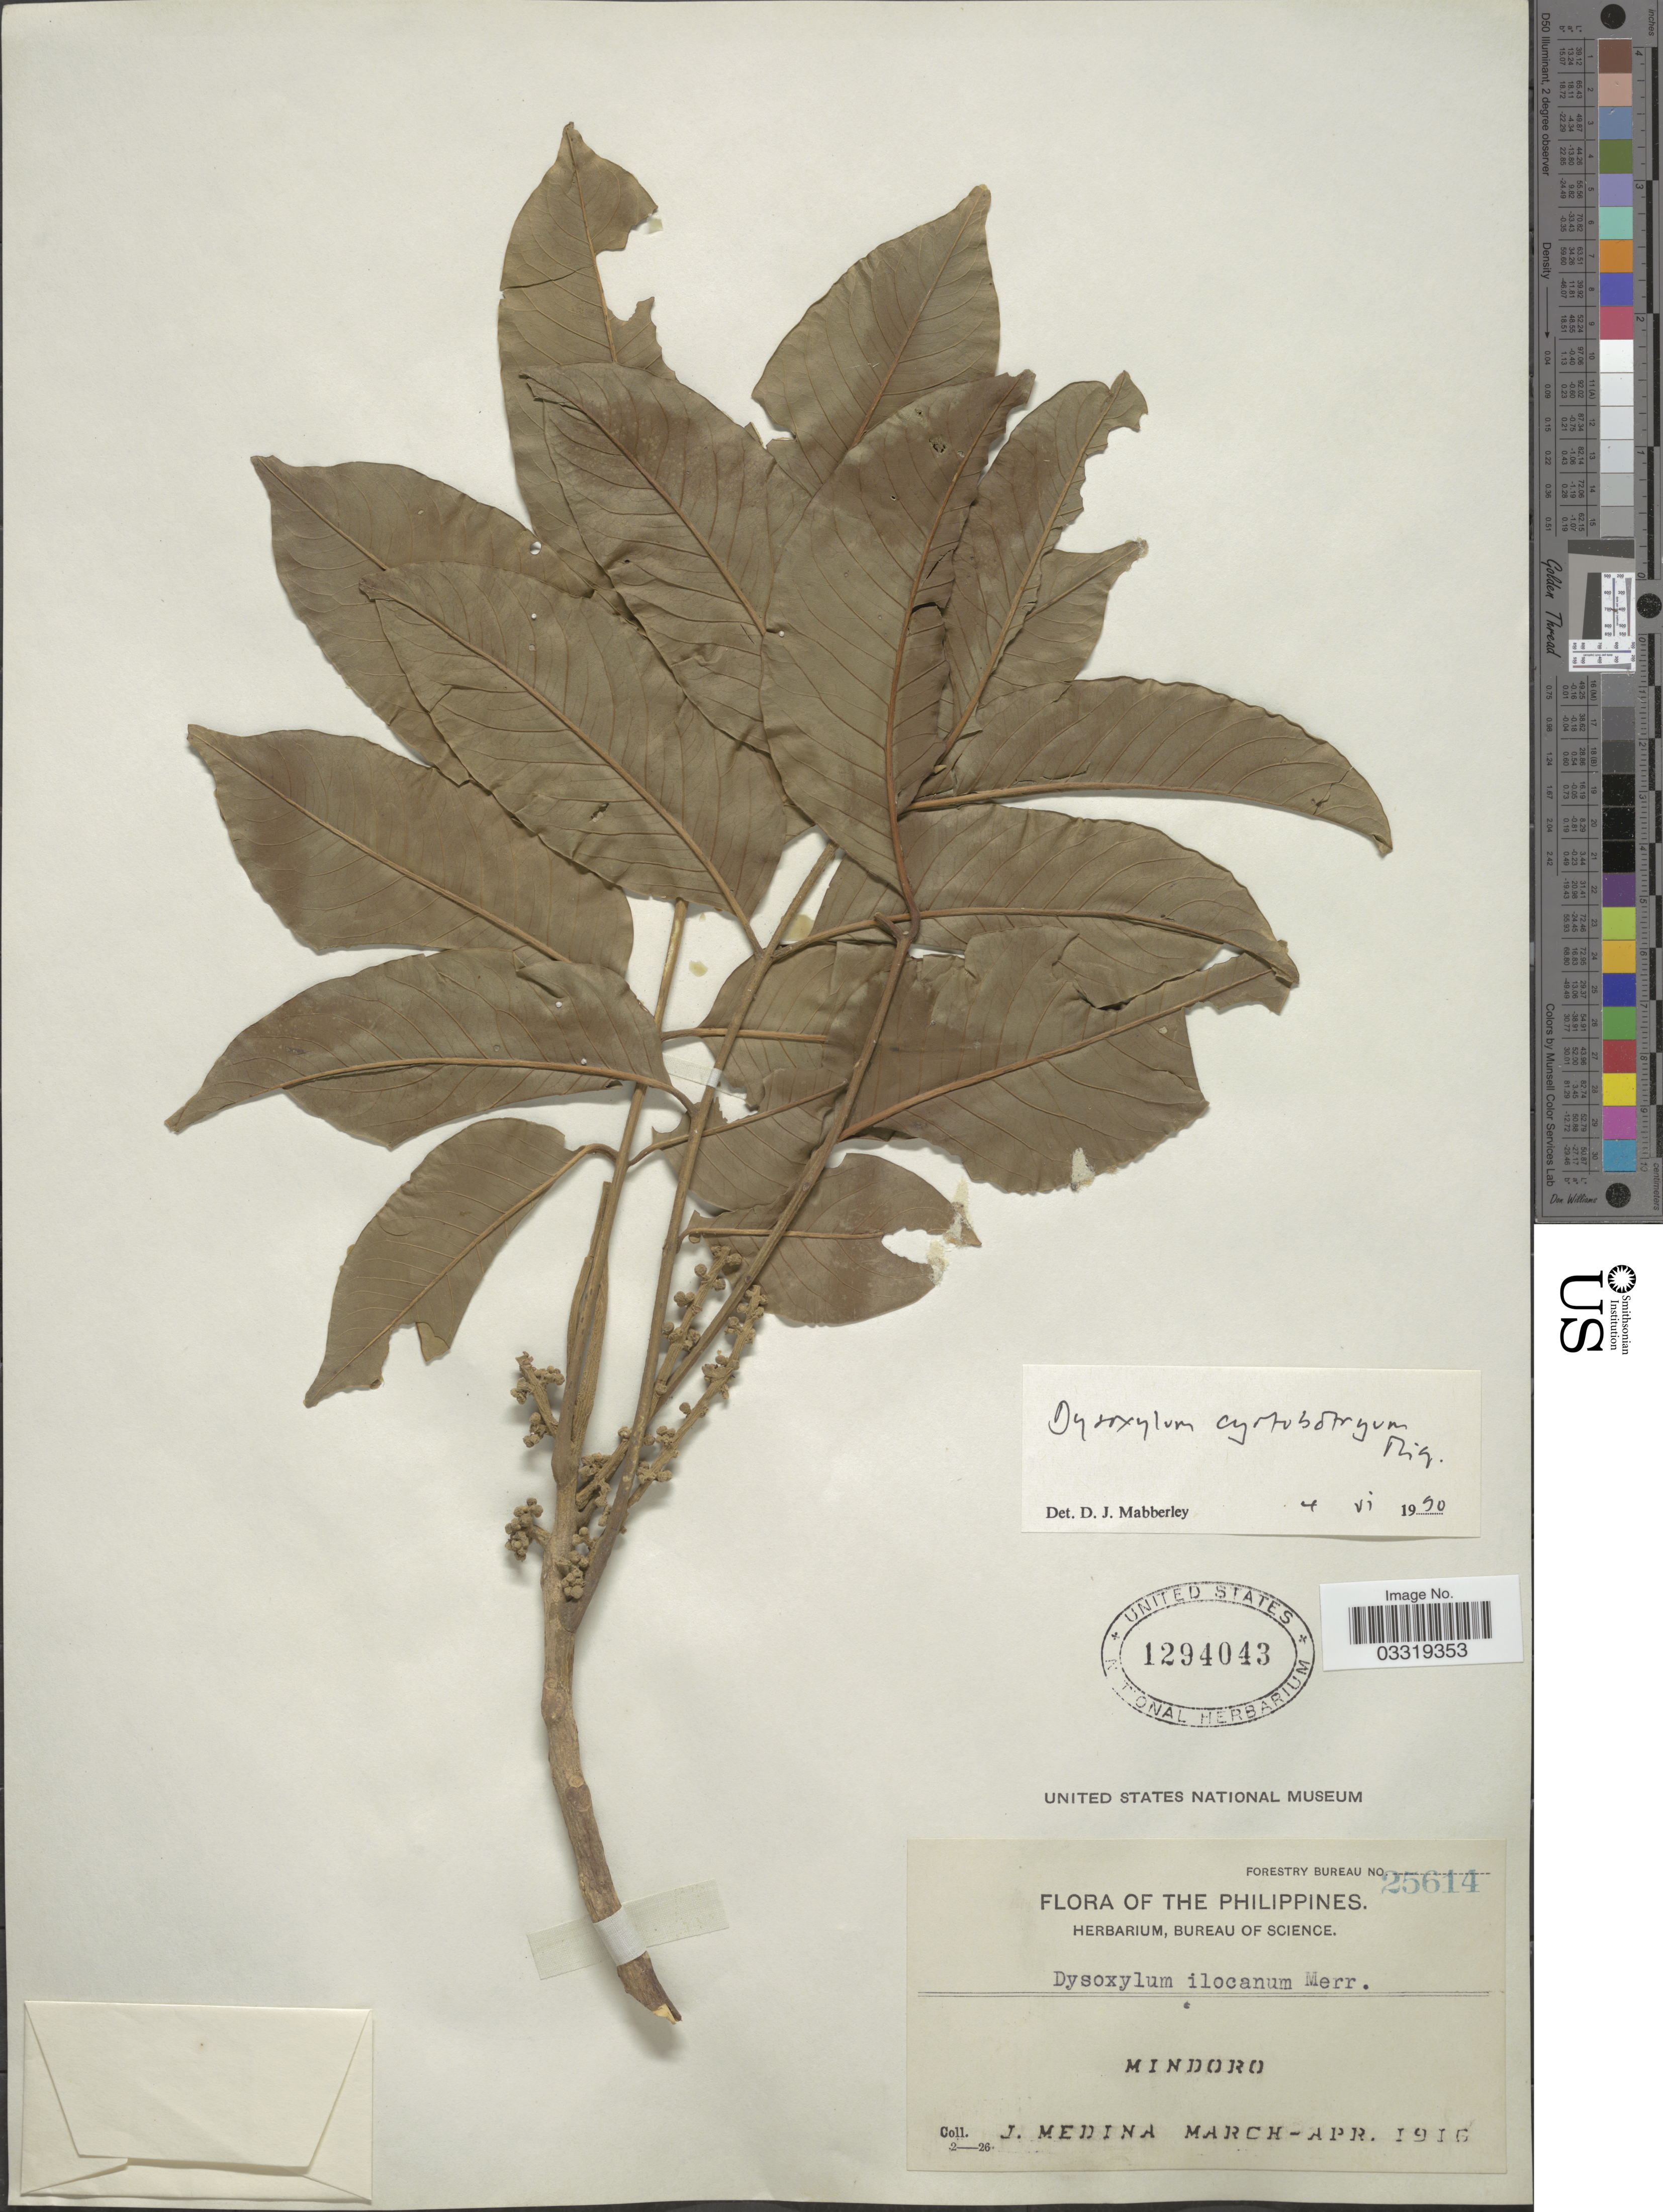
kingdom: Plantae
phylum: Tracheophyta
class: Magnoliopsida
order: Sapindales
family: Meliaceae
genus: Dysoxylum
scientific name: Dysoxylum cyrtobotryum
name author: Miq.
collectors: J. Medina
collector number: Forestry Bureau 25614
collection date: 1916-03/1916-04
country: Philippines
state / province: Mimaropa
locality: Mindoro.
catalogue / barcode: US 1294043